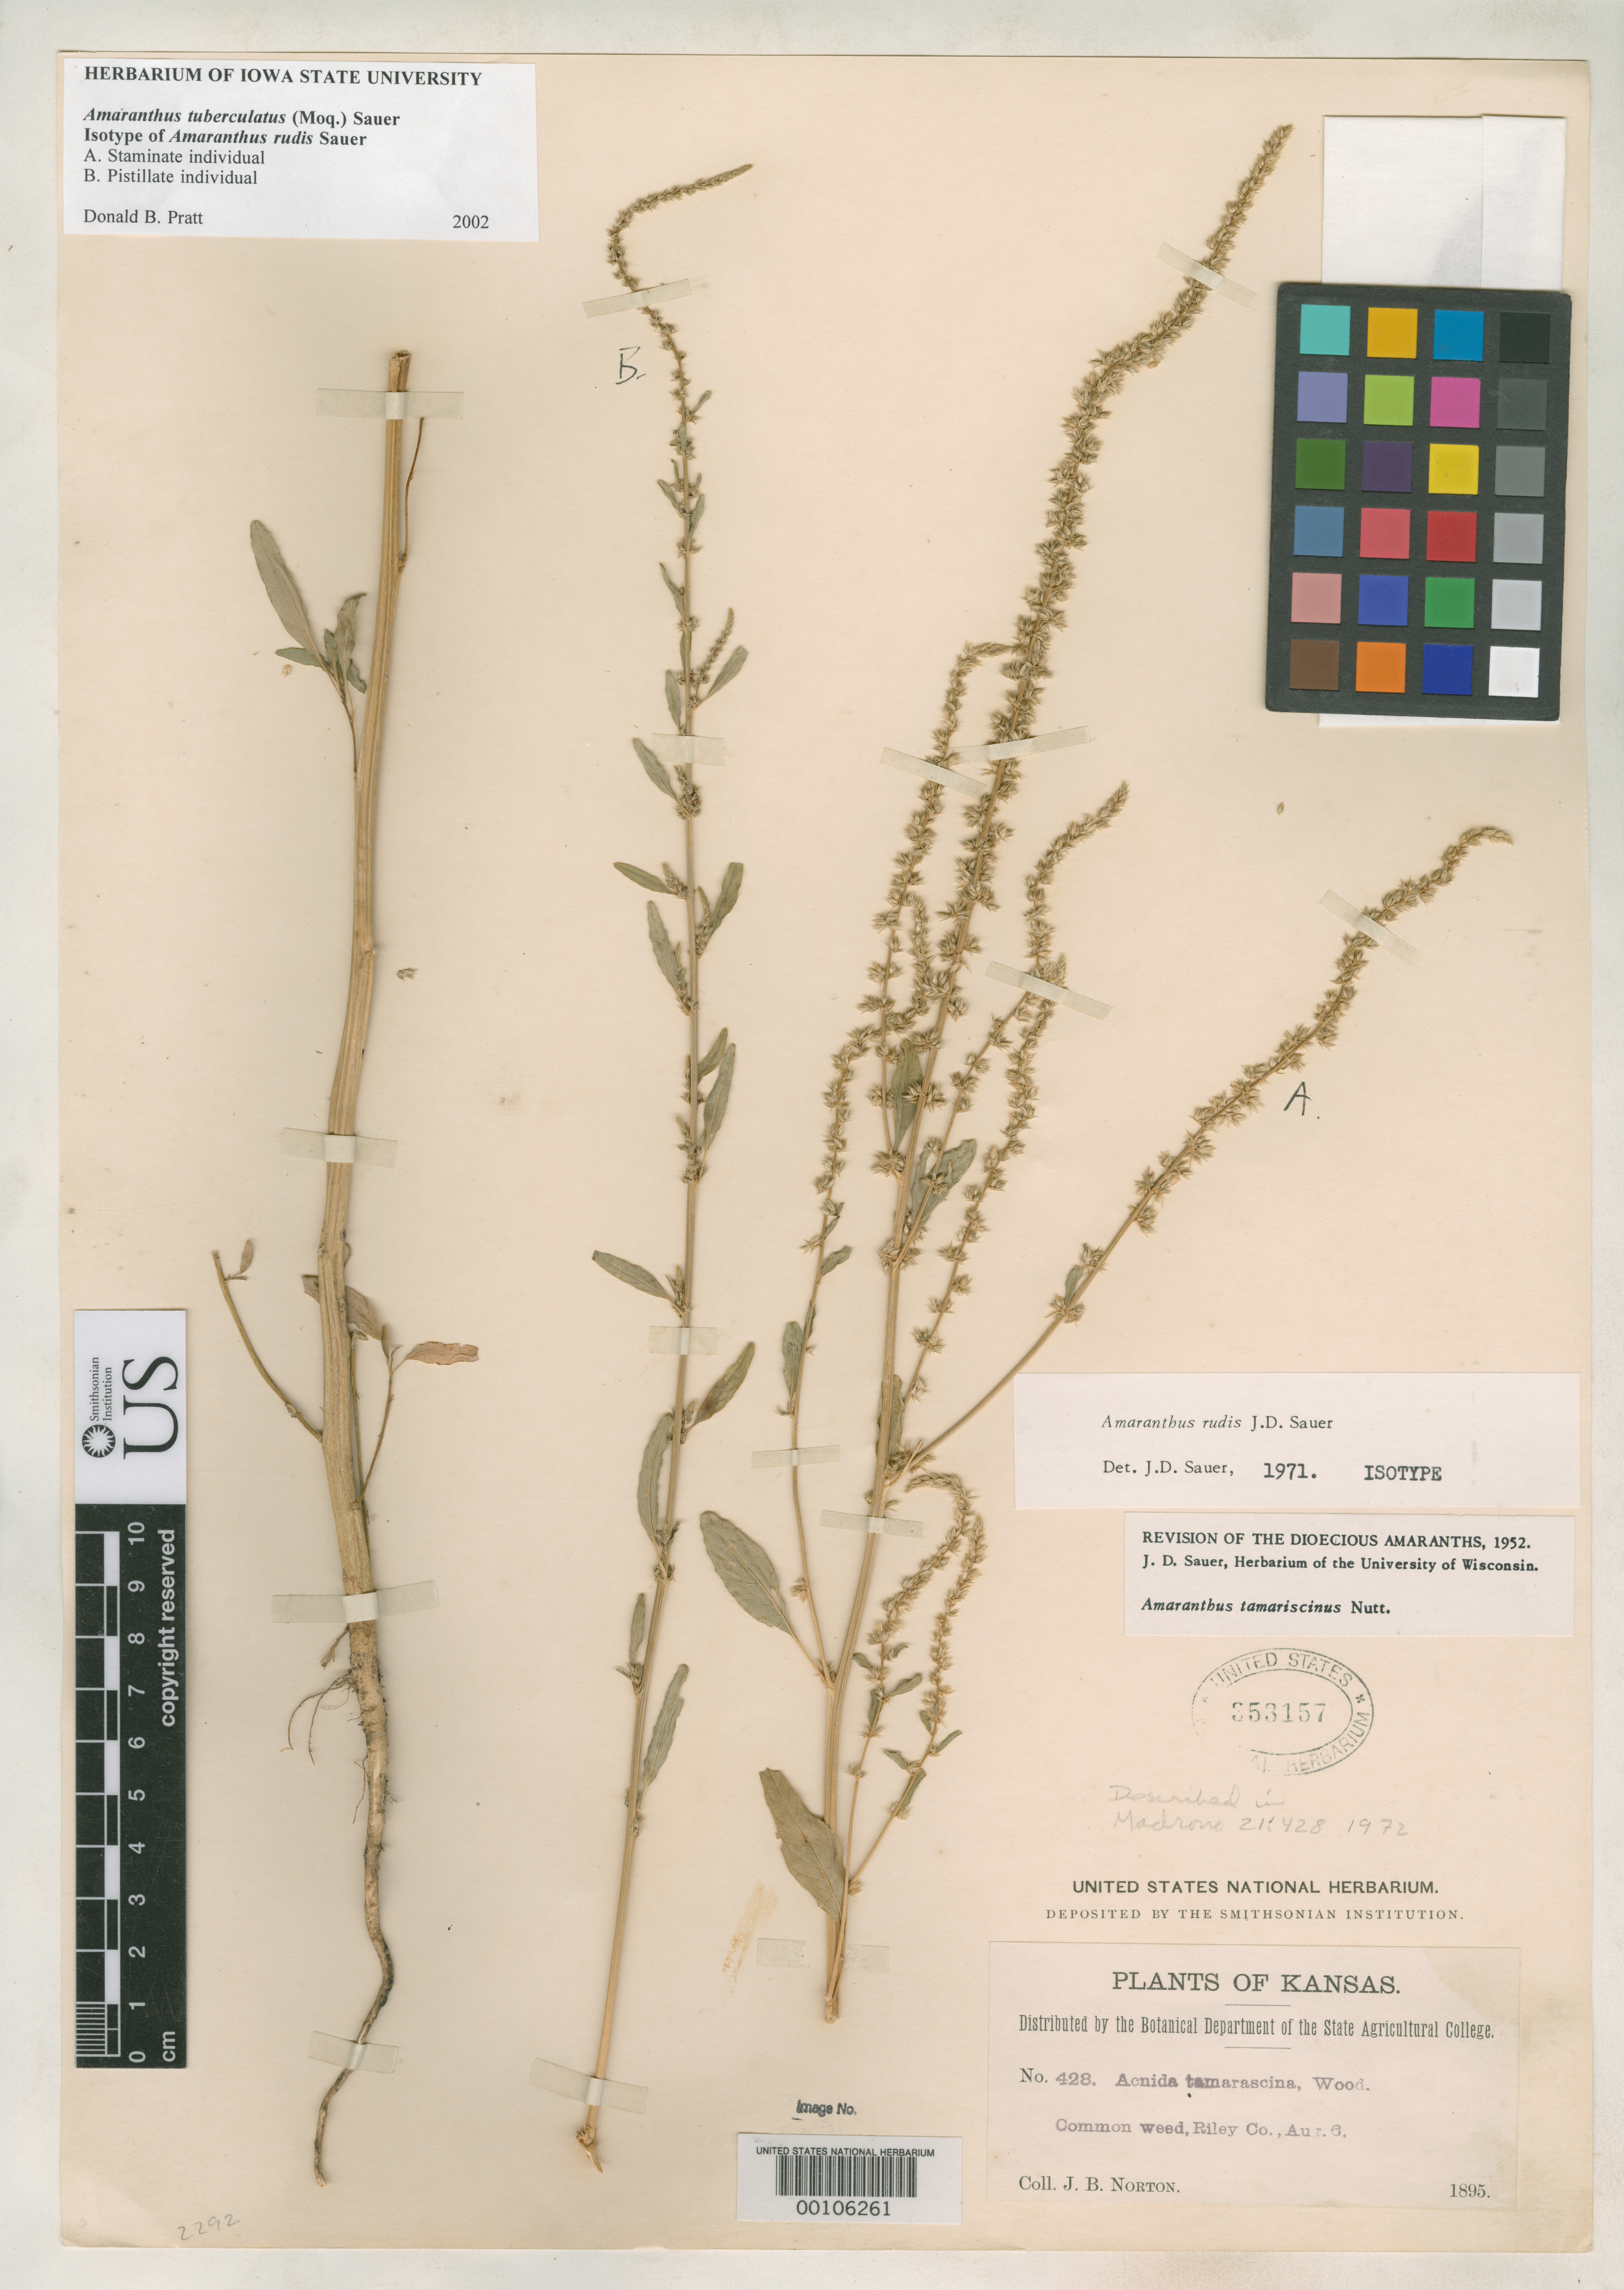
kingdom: Plantae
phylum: Tracheophyta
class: Magnoliopsida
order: Caryophyllales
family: Amaranthaceae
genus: Amaranthus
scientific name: Amaranthus rudis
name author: Sauer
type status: Isotype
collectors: J. Norton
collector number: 428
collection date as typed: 06 Aug 1895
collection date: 1895-08-06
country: United States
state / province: Kansas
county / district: Riley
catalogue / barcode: US 353157